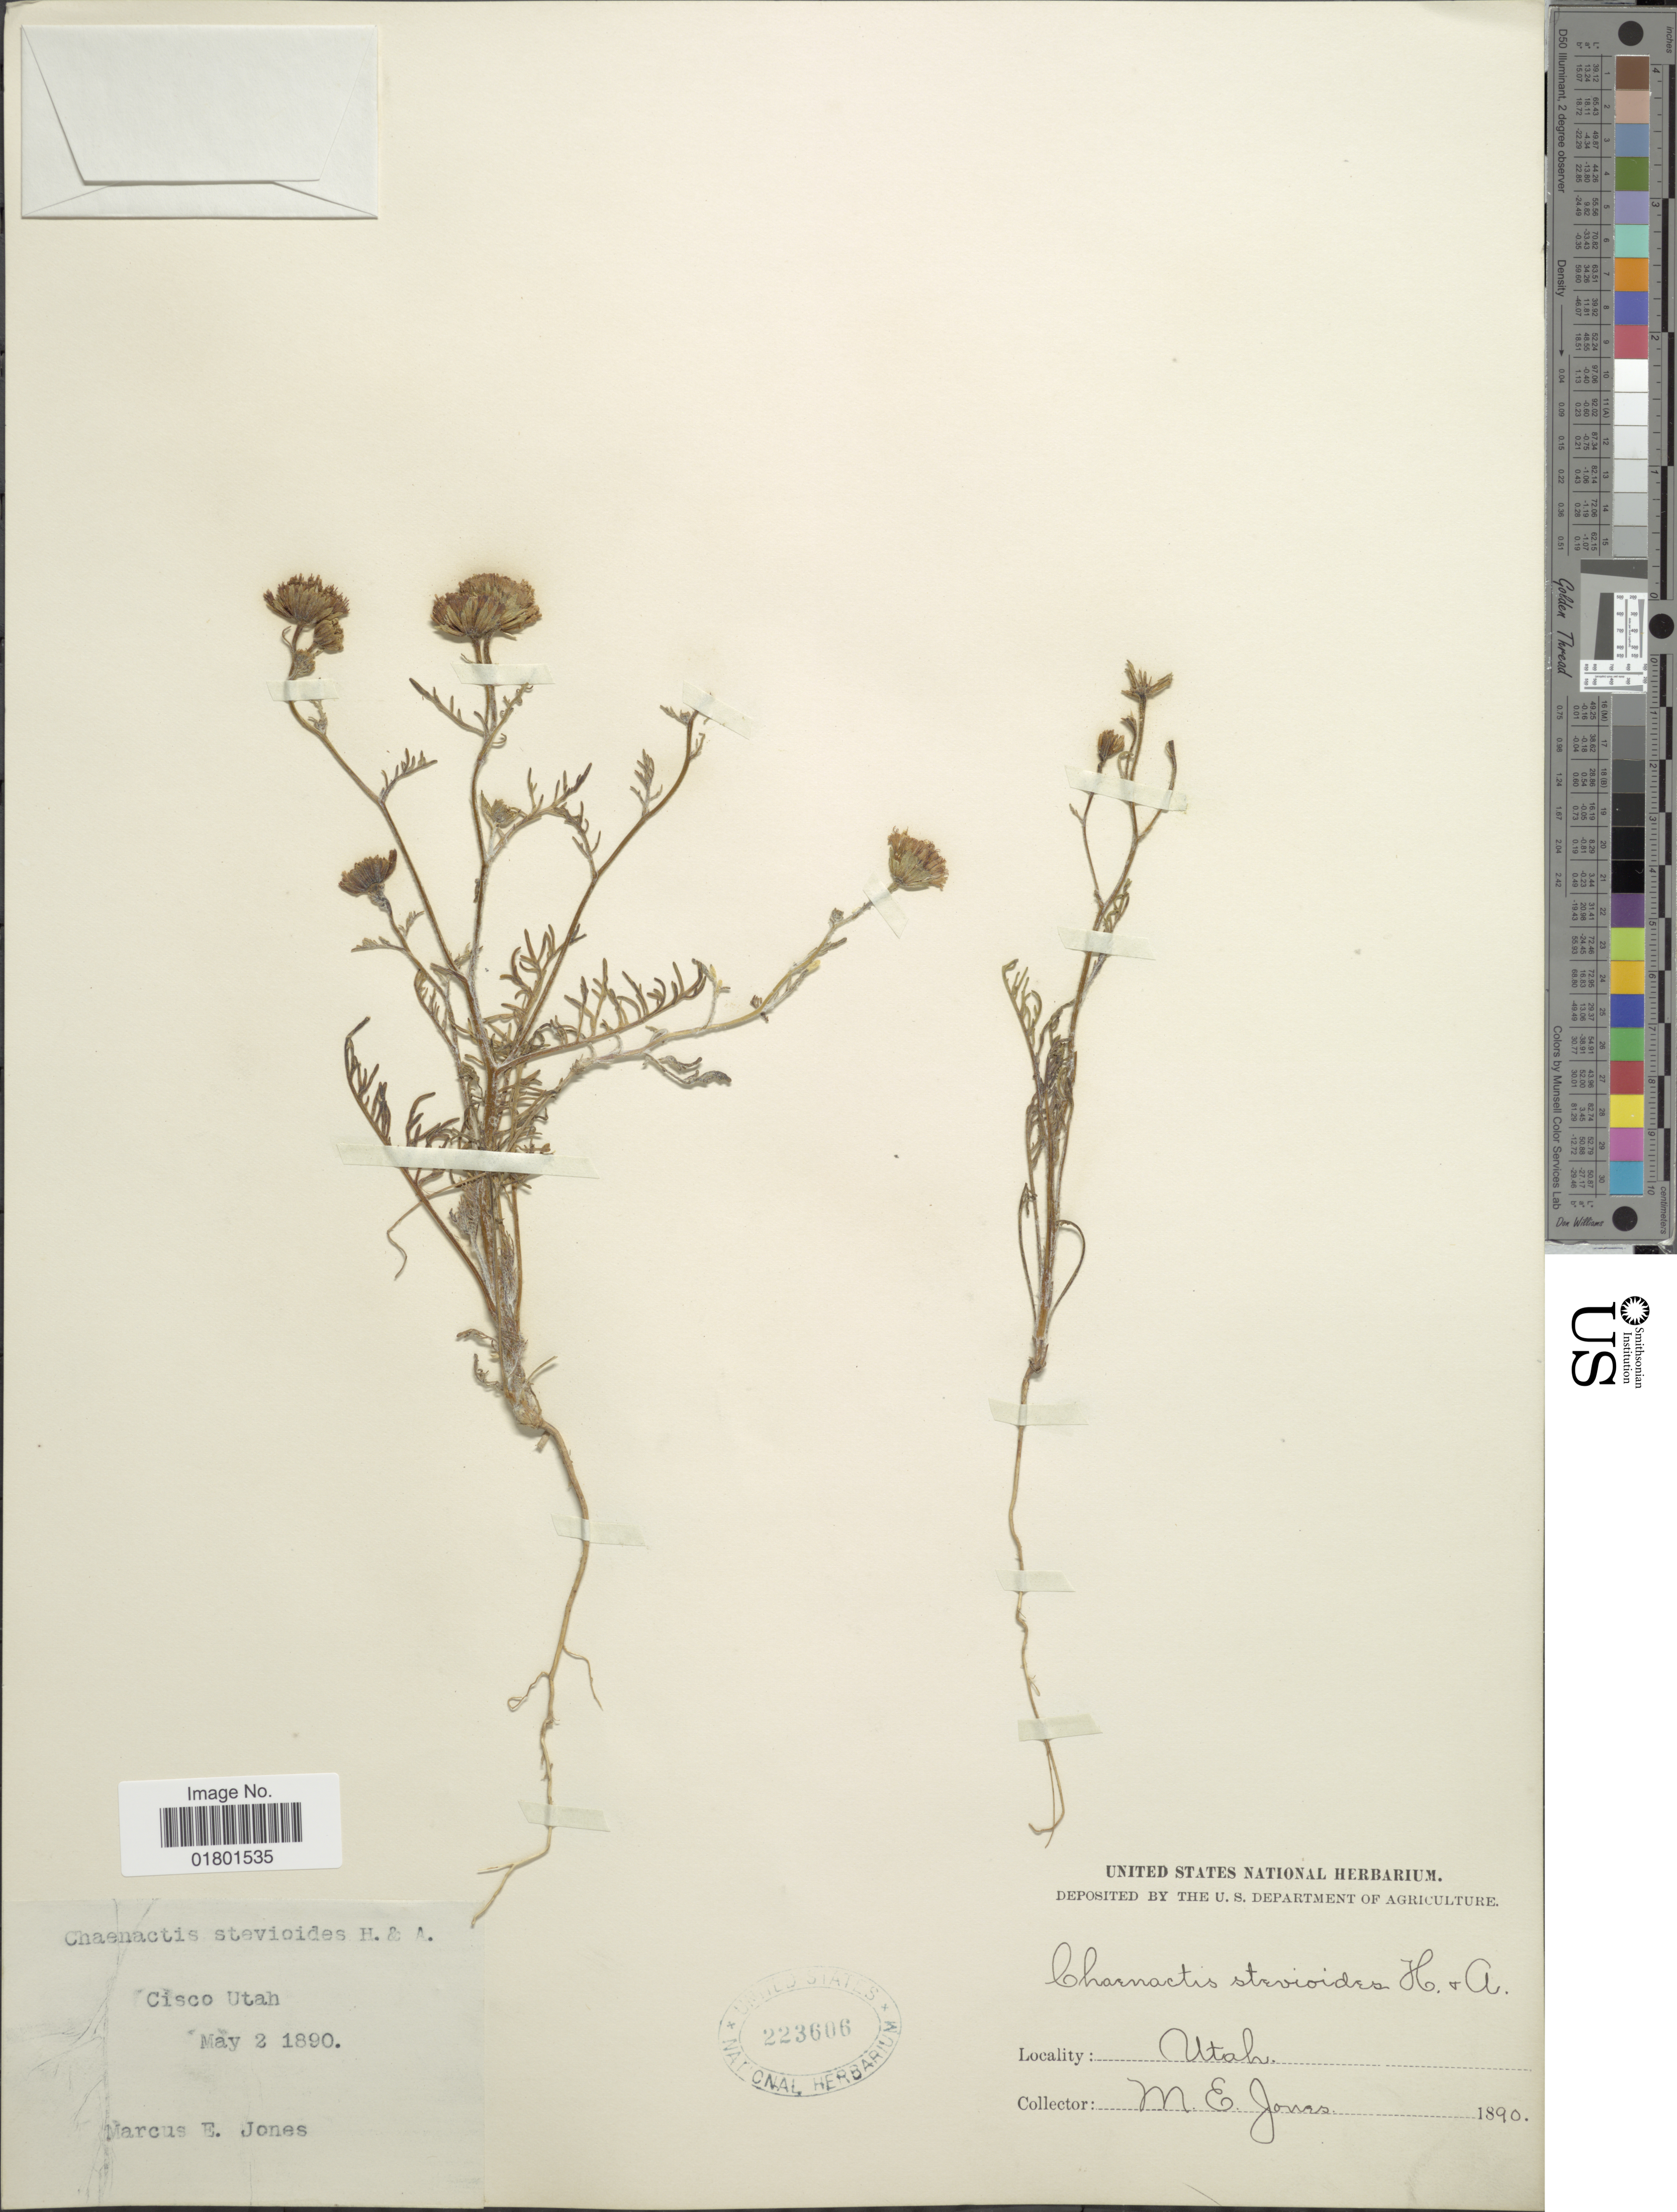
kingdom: Plantae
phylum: Tracheophyta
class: Magnoliopsida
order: Asterales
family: Asteraceae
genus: Chaenactis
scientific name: Chaenactis stevioides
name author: Hook. & Arn.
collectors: M. E. Jones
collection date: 1890-05-02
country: United States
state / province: Utah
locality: Cisco Utah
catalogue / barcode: US 223606